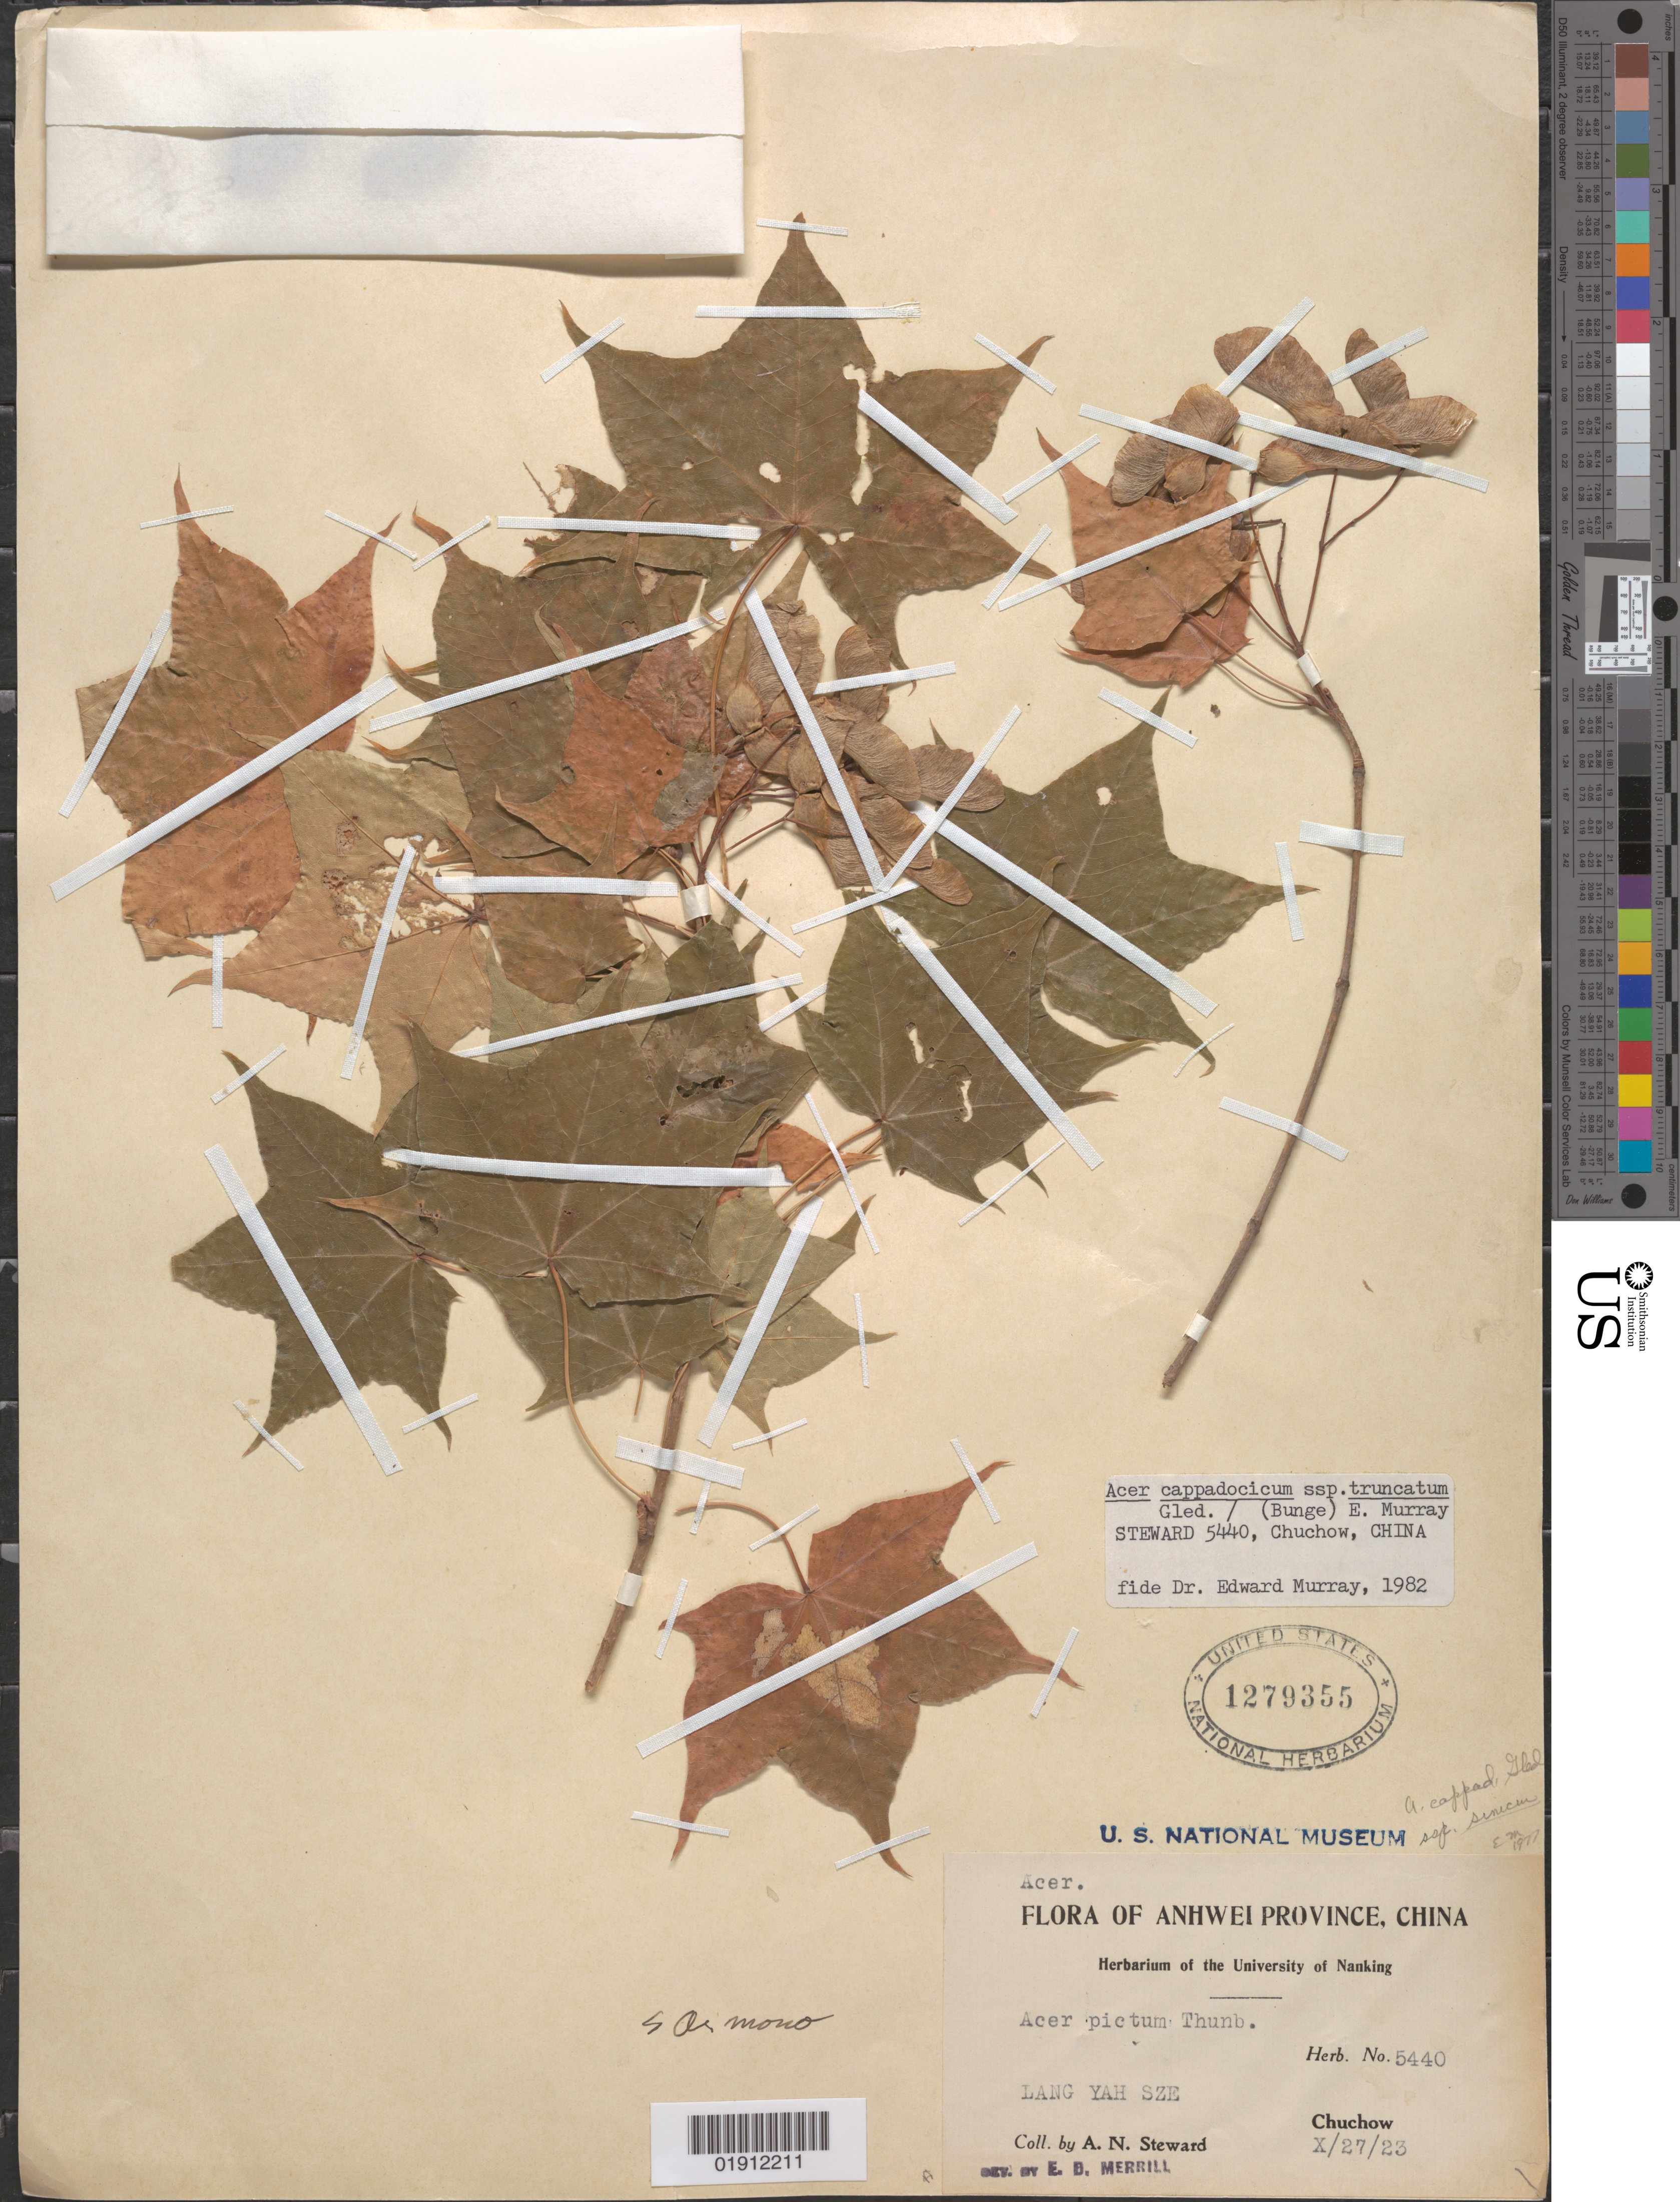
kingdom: Plantae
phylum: Tracheophyta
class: Magnoliopsida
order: Sapindales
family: Sapindaceae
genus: Acer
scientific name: Acer cappadocicum subsp. truncatum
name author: (Bunge) A.E. Murray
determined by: Murray, Edward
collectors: A. Steward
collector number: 5440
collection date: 1923-10-27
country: China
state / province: Anhui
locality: Anhwei [Anhui] Province, Lang Yah Sze [Langya?]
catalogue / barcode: US 1279355